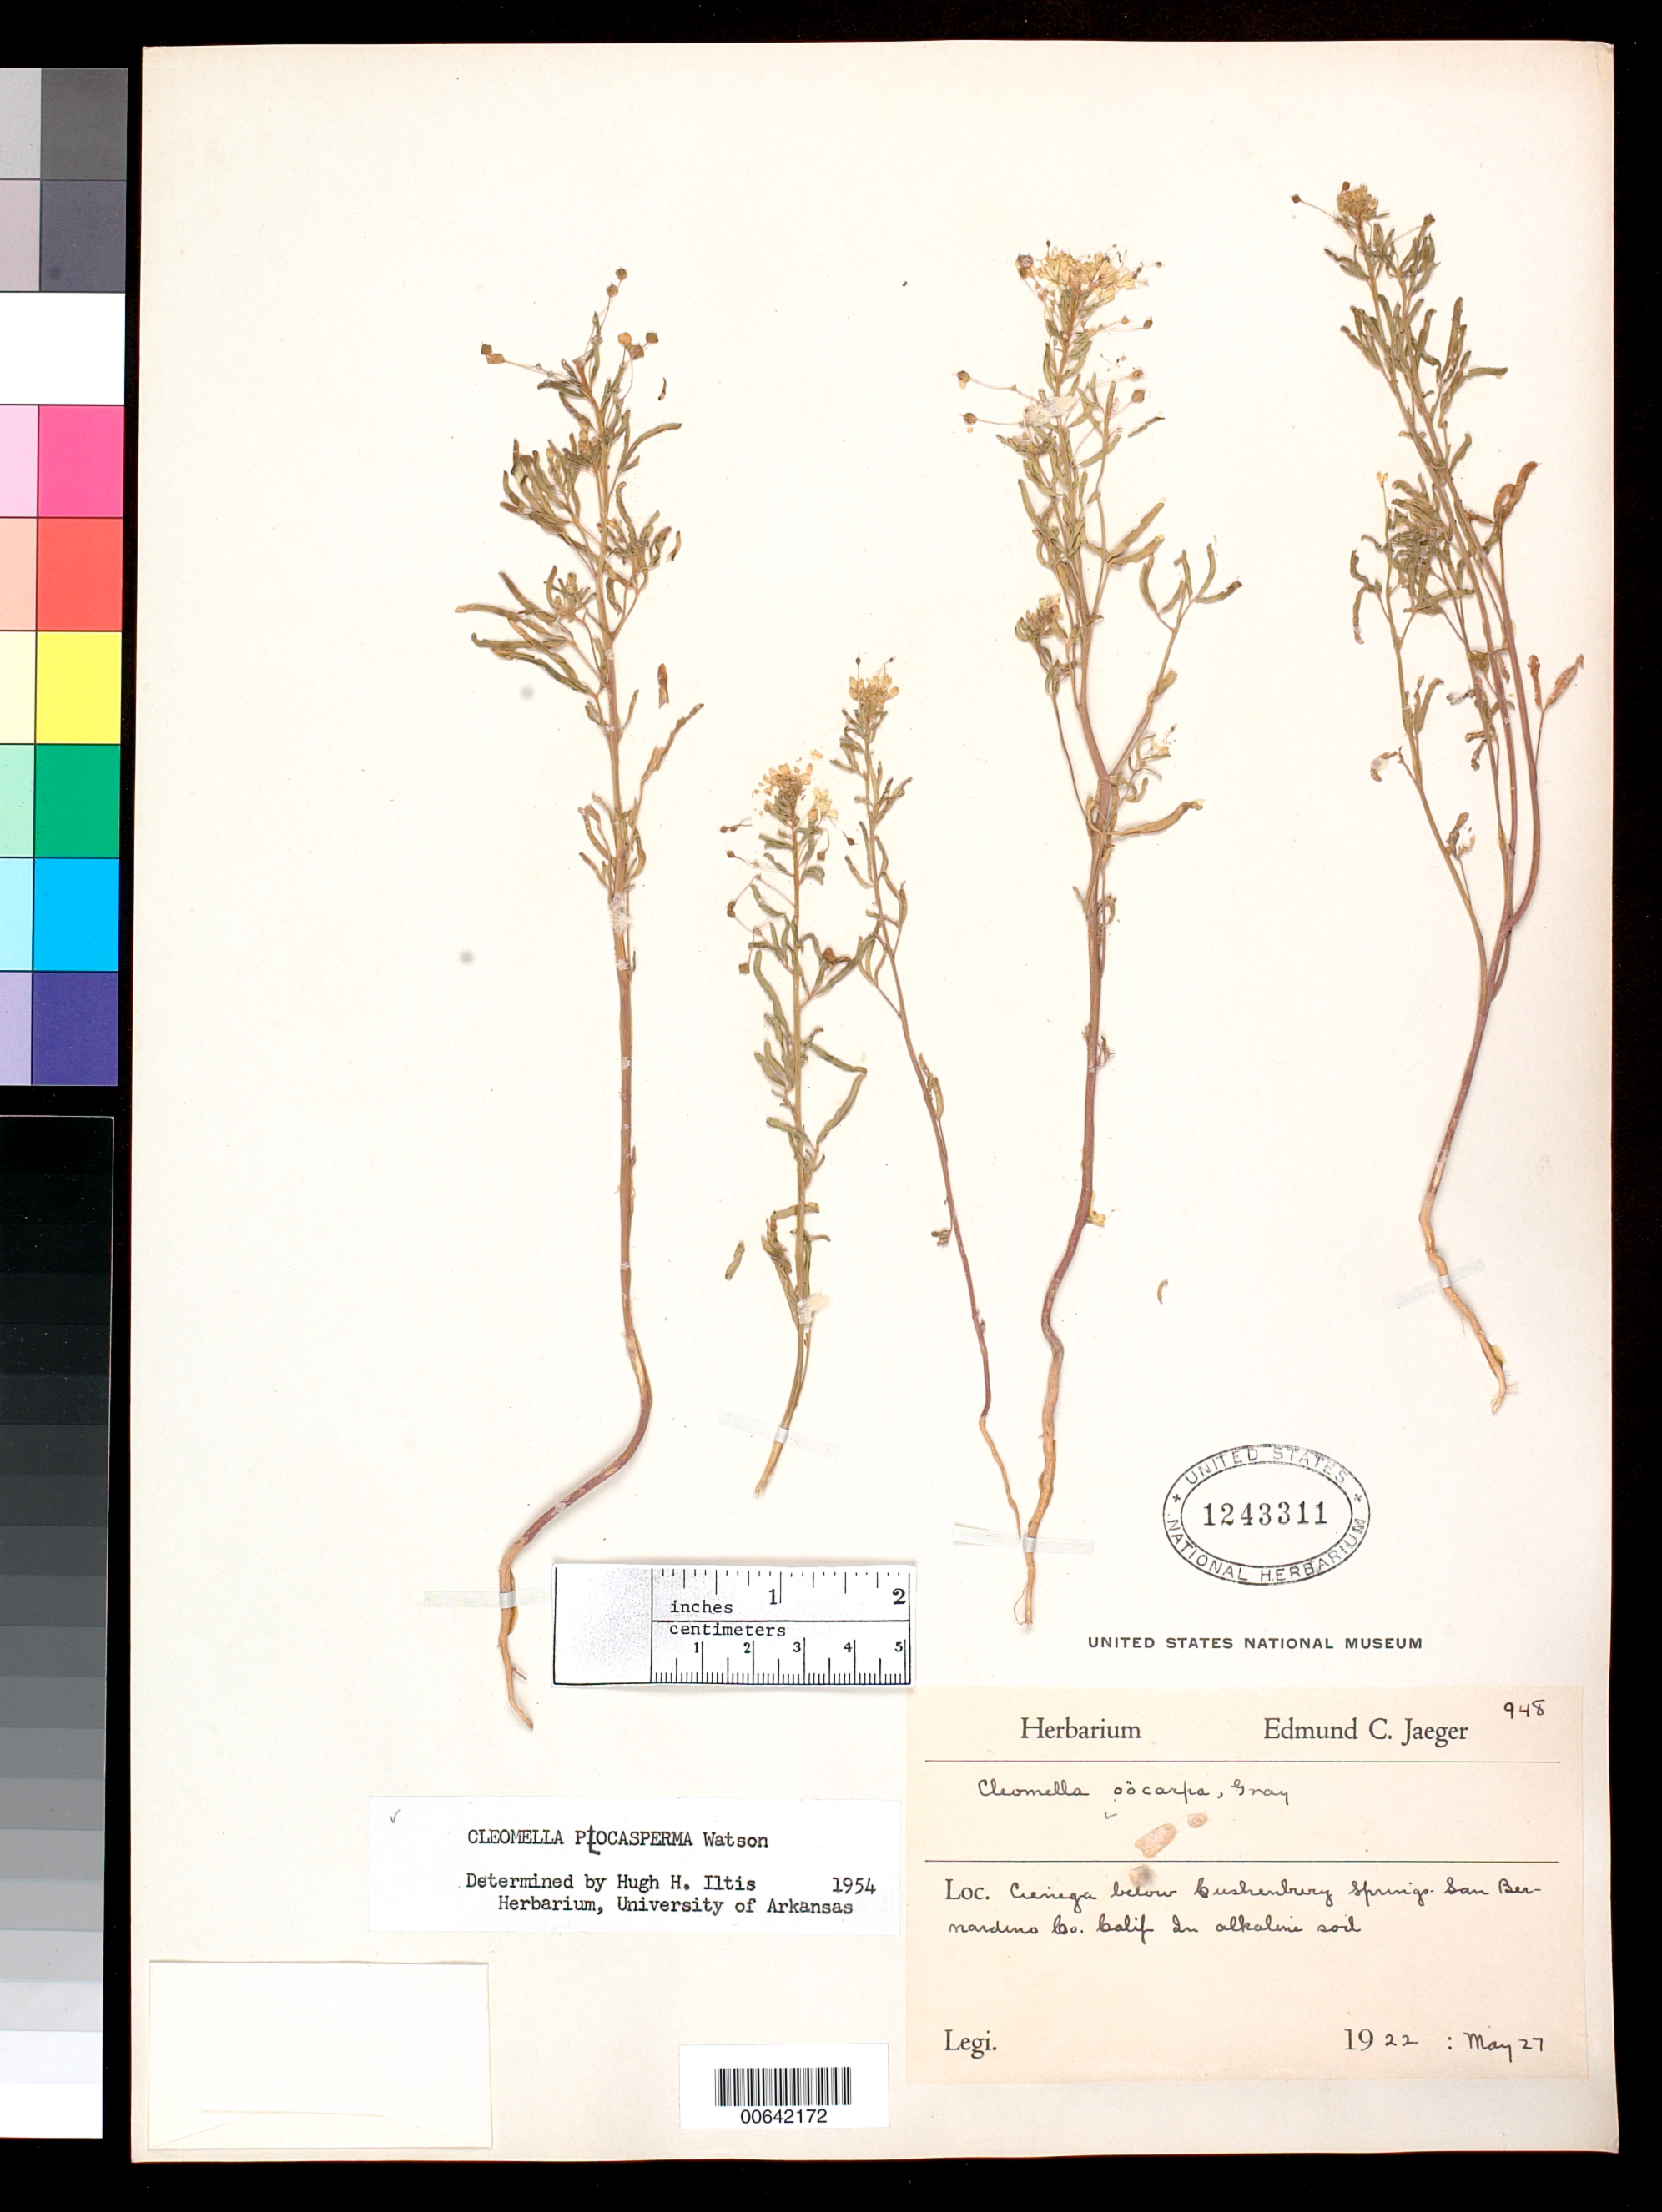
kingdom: Plantae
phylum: Tracheophyta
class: Magnoliopsida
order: Brassicales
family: Cleomaceae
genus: Cleomella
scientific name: Cleomella plocasperma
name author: S. Watson in C. King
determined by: Iltis, Hugh Hellmut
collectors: E. Jaeger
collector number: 948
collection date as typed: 27 May 1922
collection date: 1922-05-27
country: United States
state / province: California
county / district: San Bernardino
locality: Cienga below Bushenbury Spring. In alkaline soil.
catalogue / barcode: US 1243311